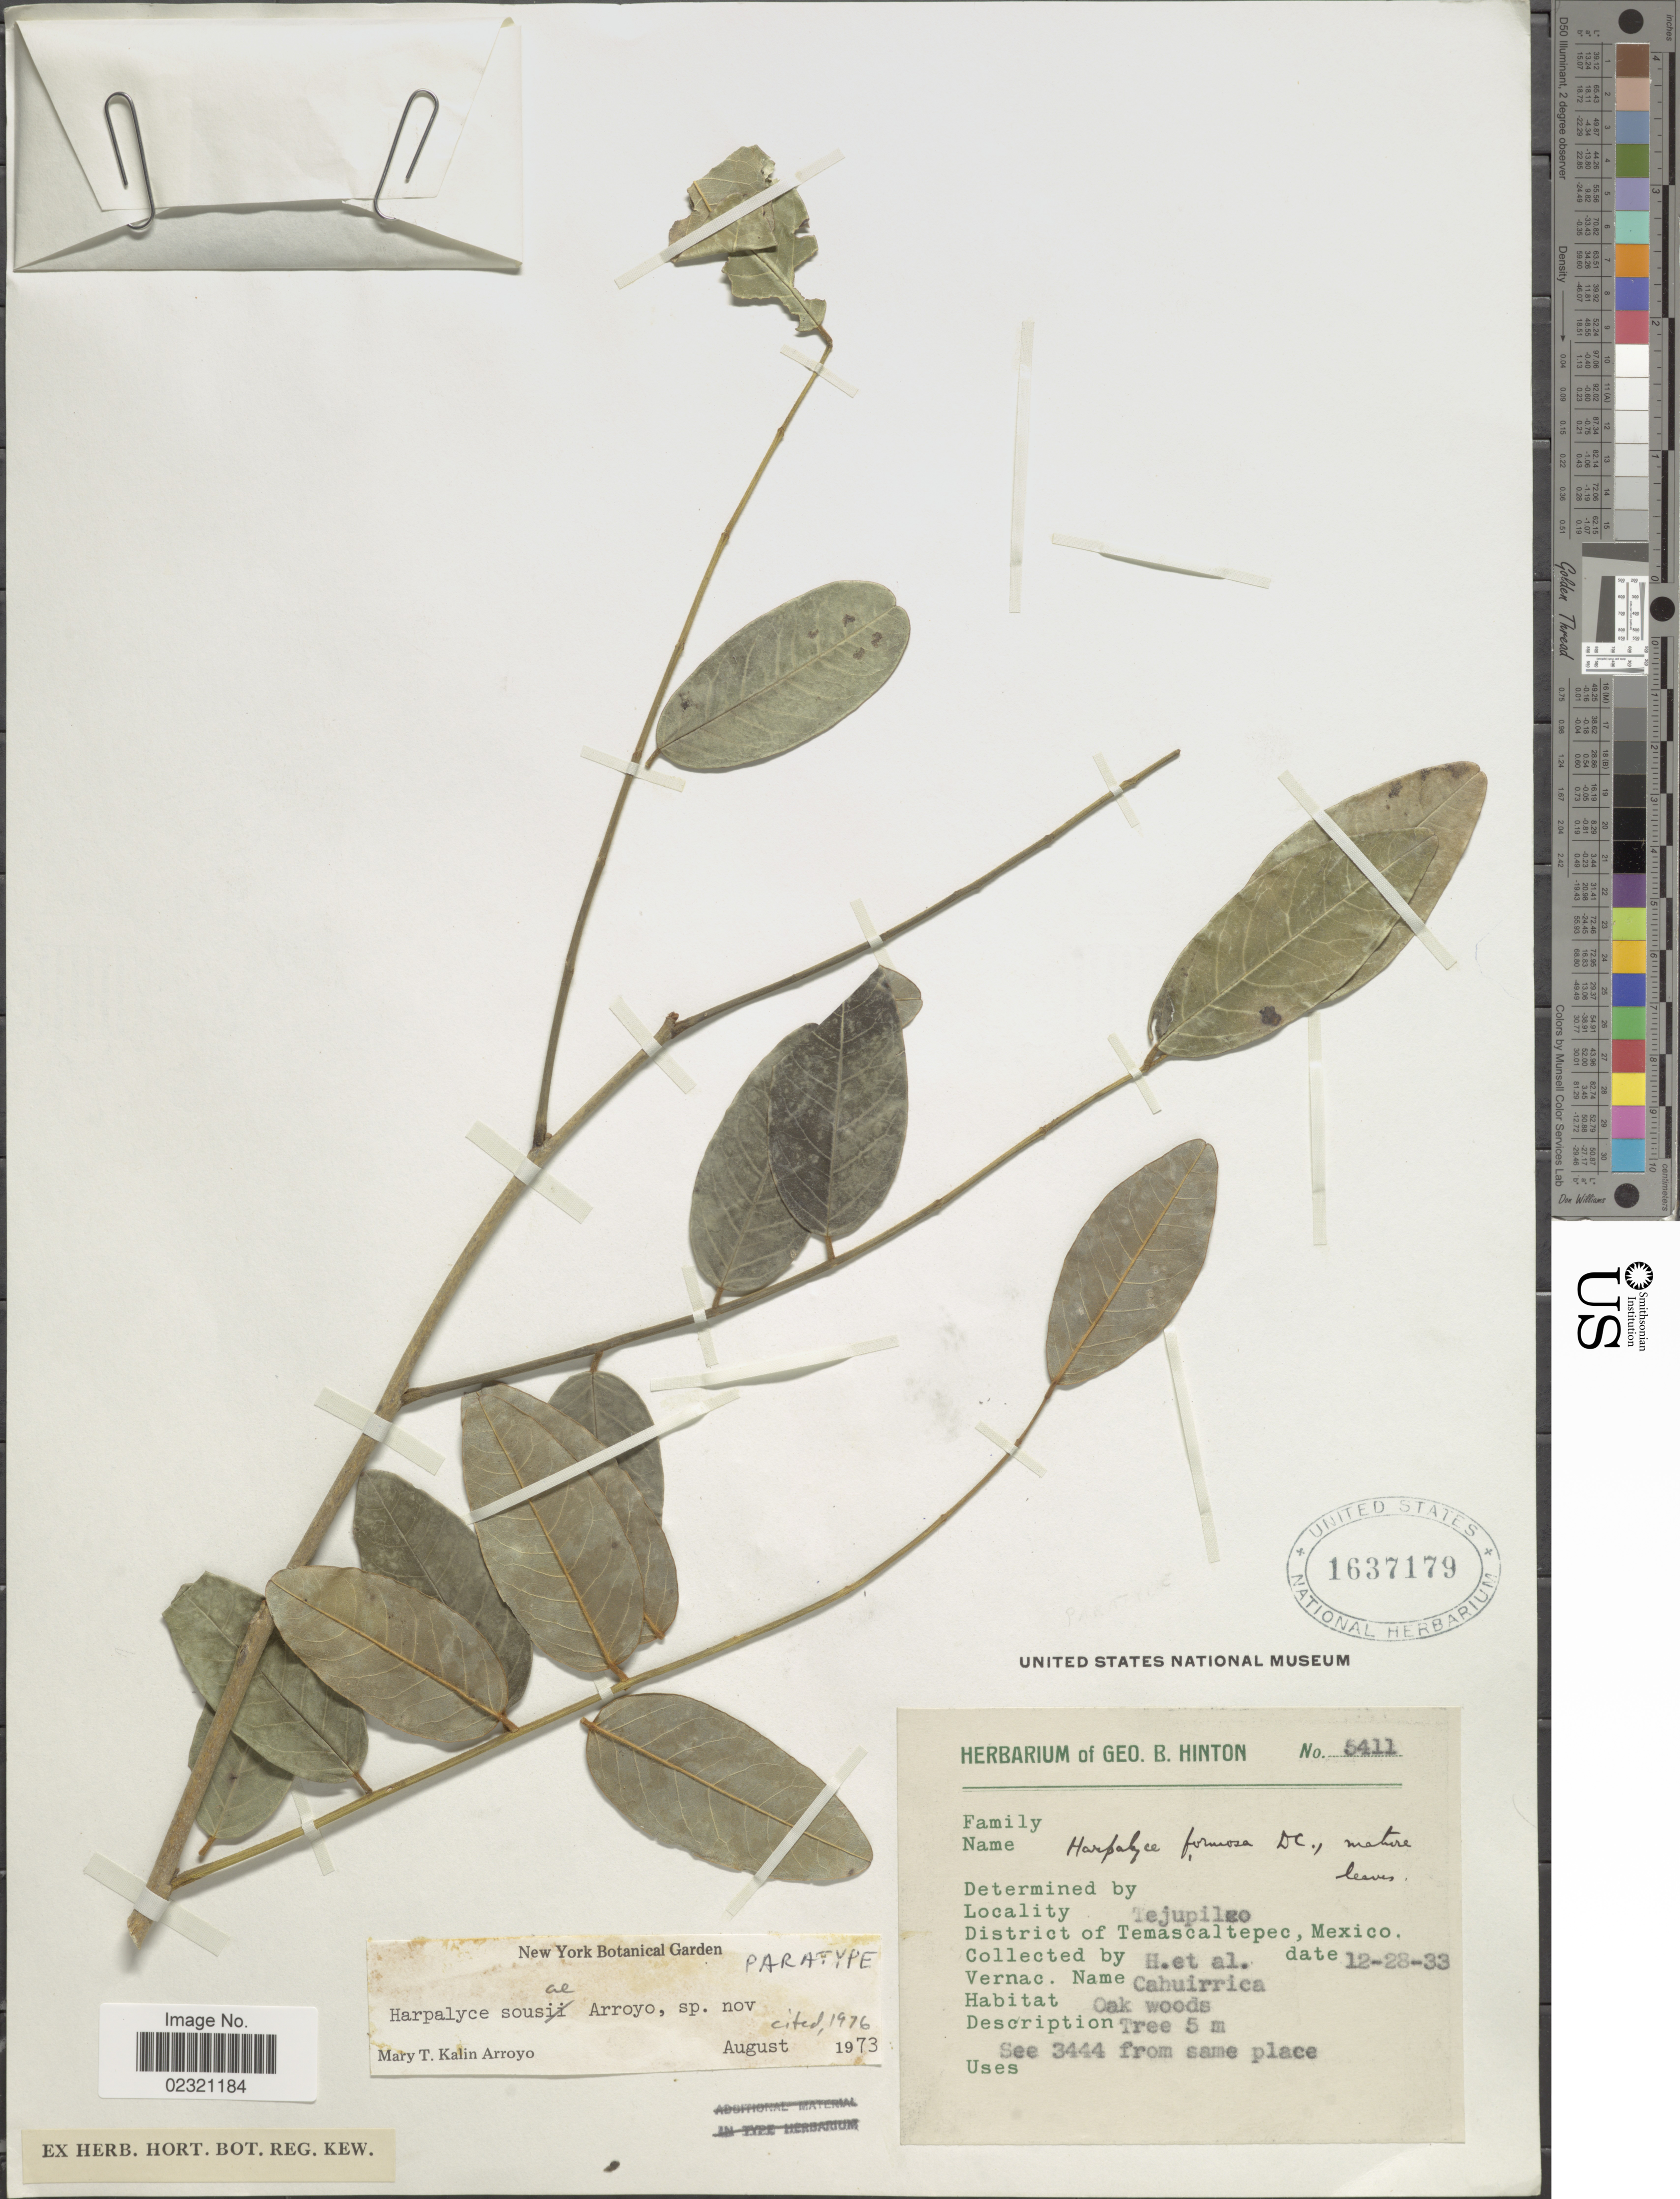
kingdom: Plantae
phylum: Tracheophyta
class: Magnoliopsida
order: Fabales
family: Fabaceae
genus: Harpalyce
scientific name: Harpalyce sousae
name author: Arroyo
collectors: G. B. Hinton & et al.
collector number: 5411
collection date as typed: Transcribed d/m/y: 28/12/33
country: Mexico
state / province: México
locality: District Temascaltepec, Tejupilgo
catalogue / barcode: US 1637179